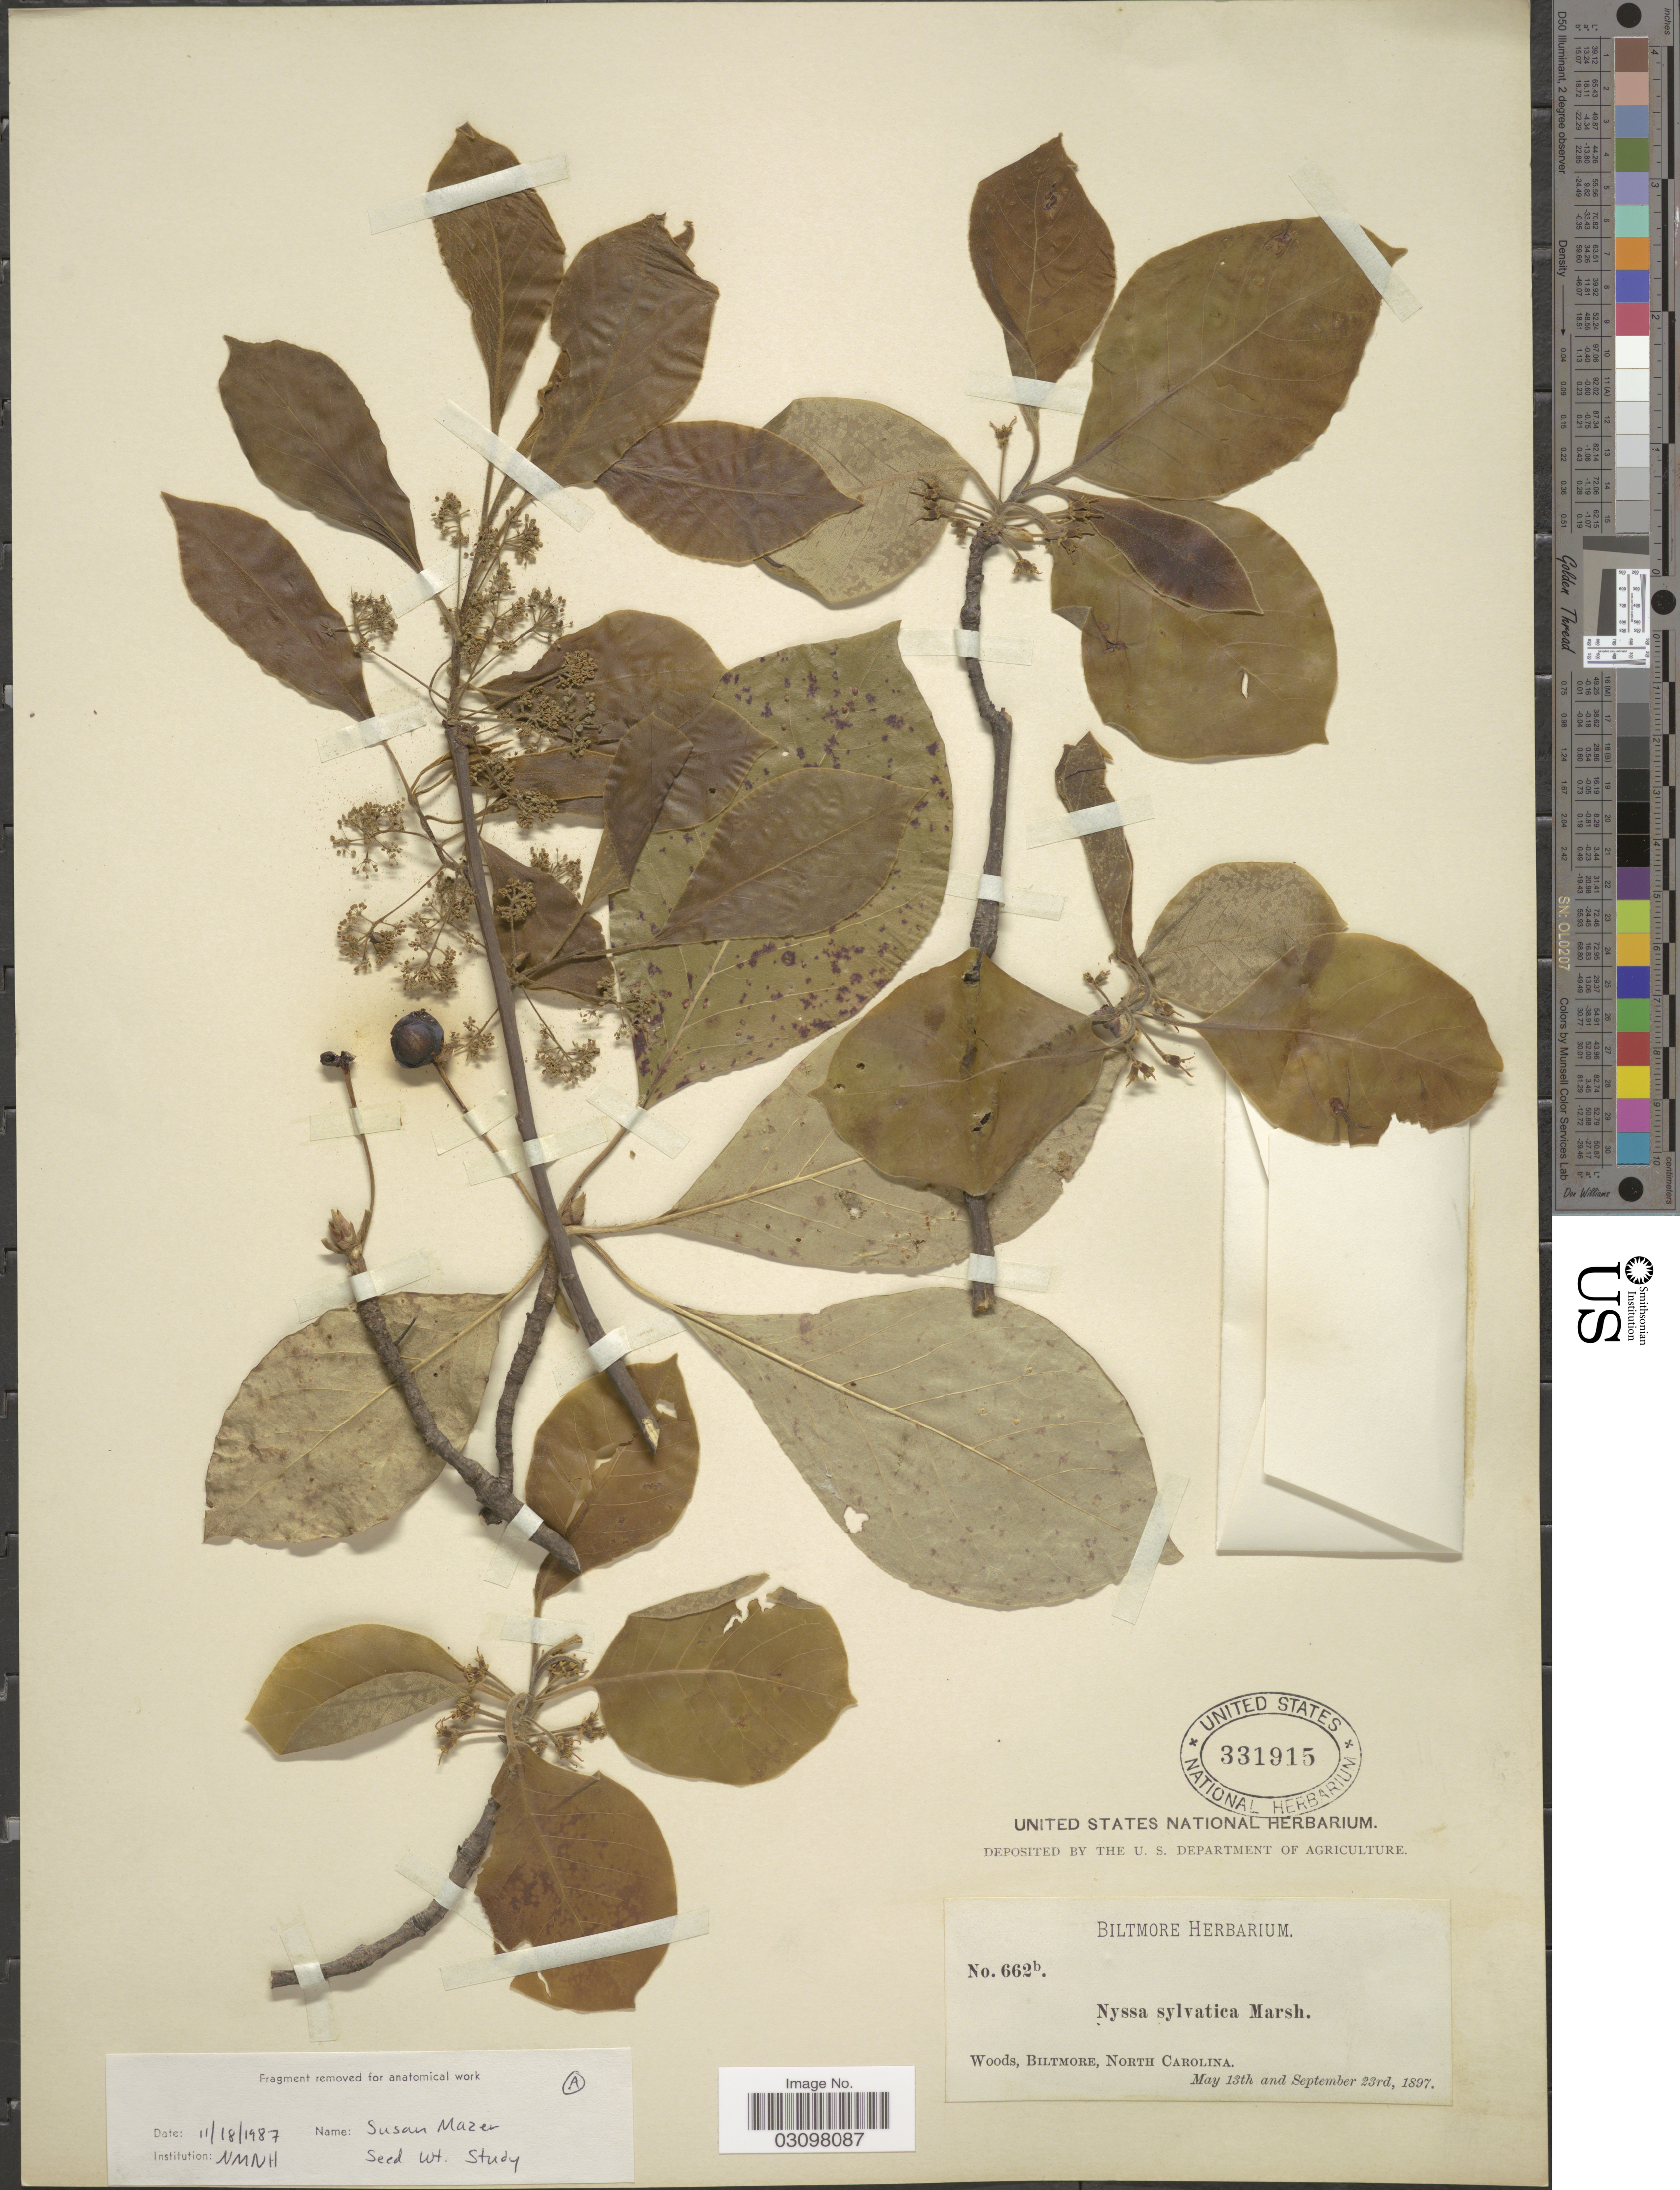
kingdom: Plantae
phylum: Tracheophyta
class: Magnoliopsida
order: Cornales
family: Nyssaceae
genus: Nyssa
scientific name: Nyssa sylvatica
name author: Marshall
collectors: ex herb. Biltmore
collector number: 662b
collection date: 1897-05-13/1897-09-23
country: United States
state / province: North Carolina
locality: Biltmore.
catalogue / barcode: US 331915